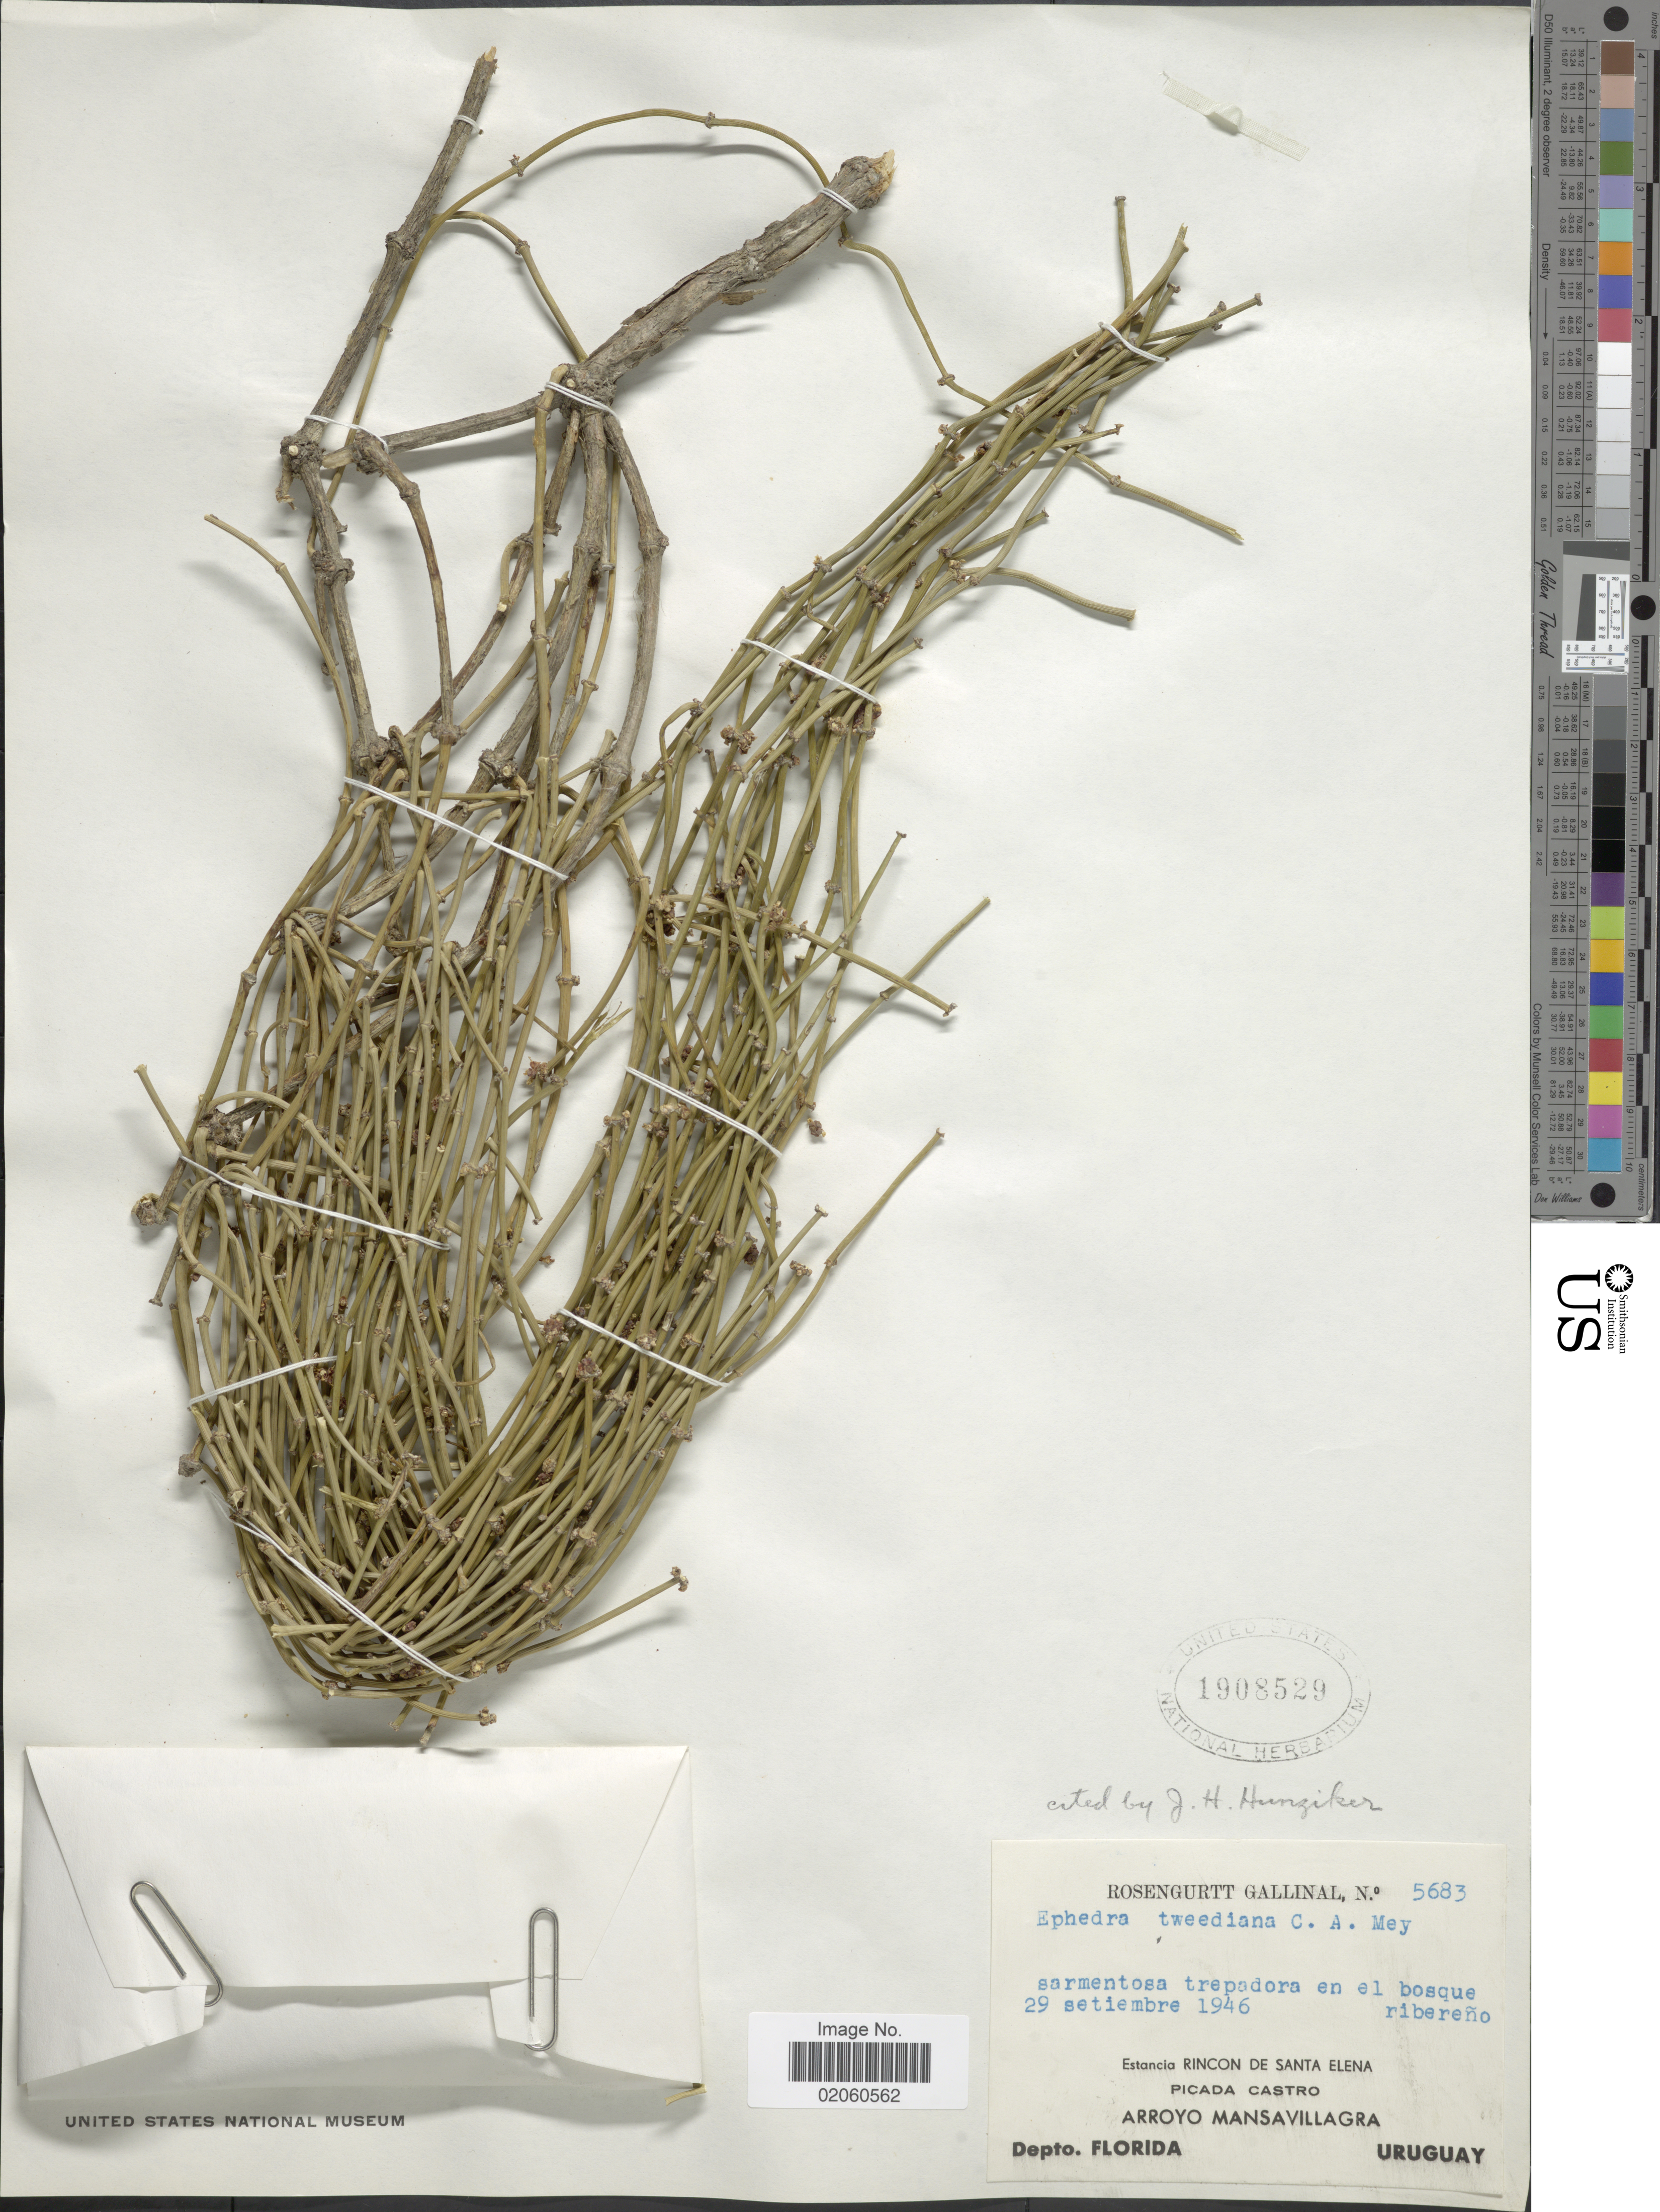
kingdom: Plantae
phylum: Tracheophyta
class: Gnetopsida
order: Ephedrales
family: Ephedraceae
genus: Ephedra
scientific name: Ephedra tweediana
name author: Fisch. & C.A. Mey.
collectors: R. Gallinal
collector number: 5683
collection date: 1946-09-29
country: Uruguay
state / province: Florida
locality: Sarmentosa trepadora en el bosque ribereno, Estancia Rincn de Santa Elena, picada Castro, arroyo Mansavillagra.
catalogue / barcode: US 1908529